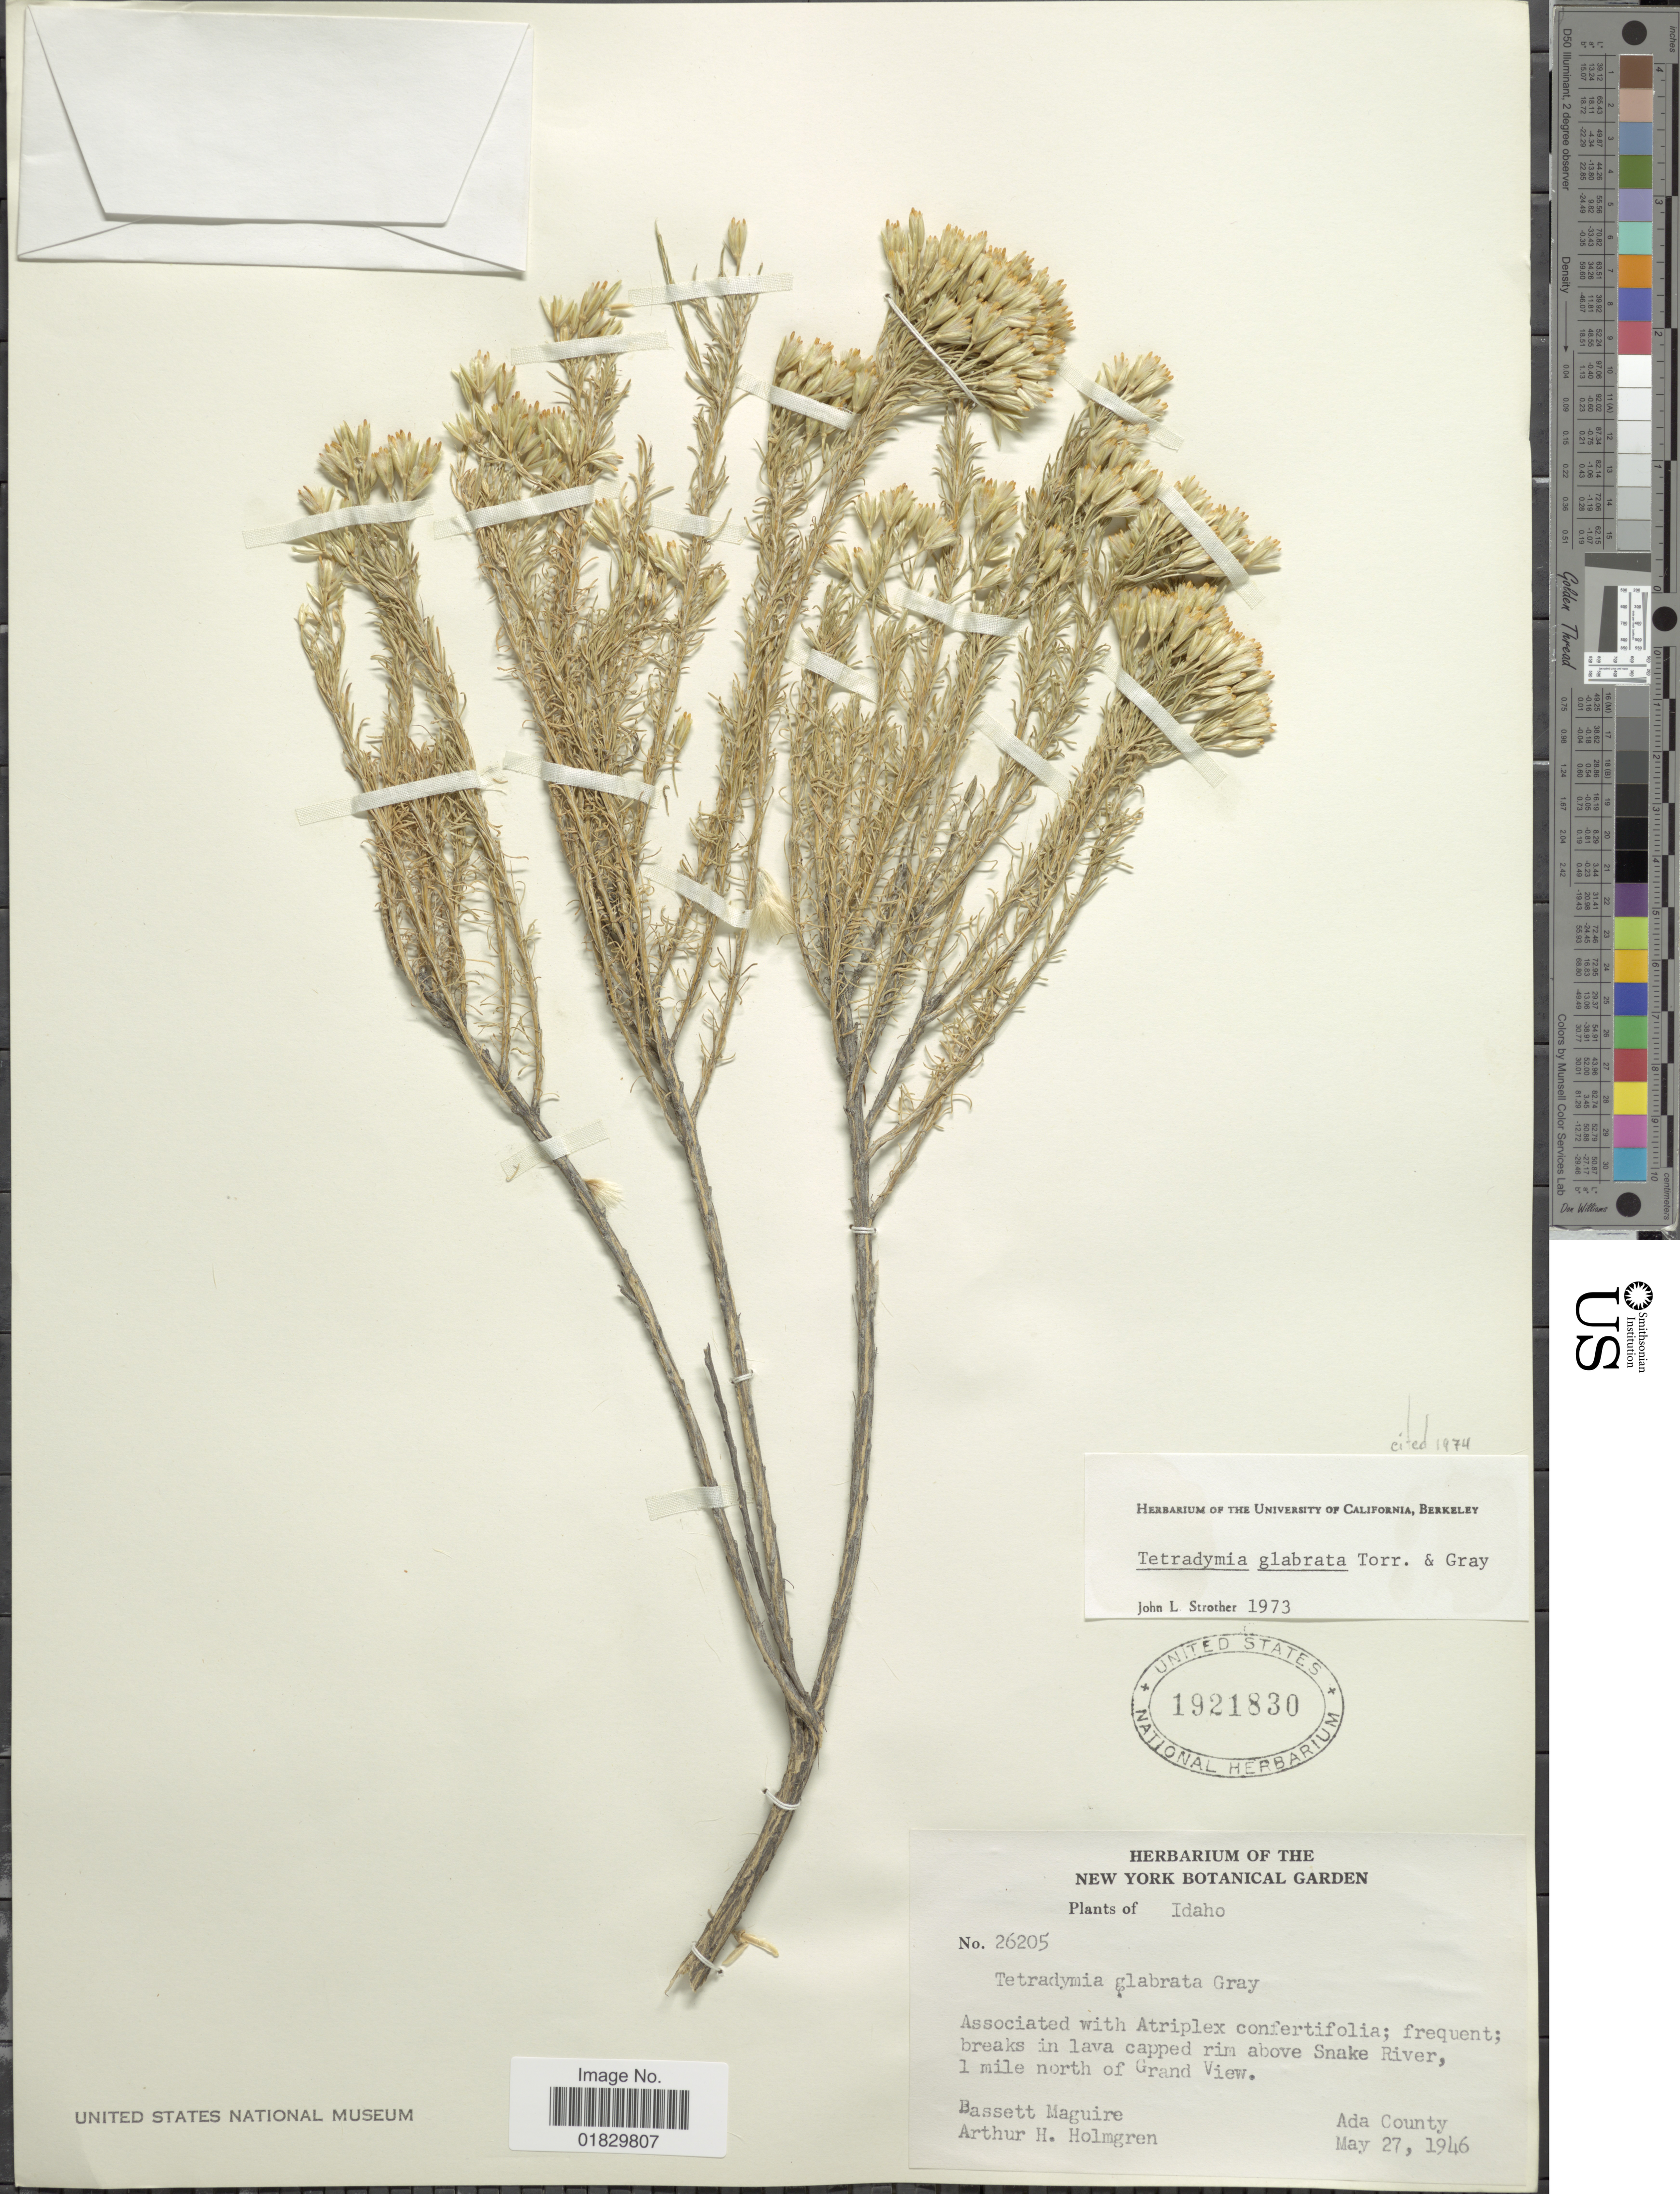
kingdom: Plantae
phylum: Tracheophyta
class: Magnoliopsida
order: Asterales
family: Asteraceae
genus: Tetradymia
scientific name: Tetradymia glabrata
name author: Torr. & A. Gray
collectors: B. Maguire & A. H. Holmgren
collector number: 26205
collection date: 1946-05-27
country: United States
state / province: Idaho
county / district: Ada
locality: Breaks in lava capped rim above Snake River, 1 mile north of Grand View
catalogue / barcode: US 1921830